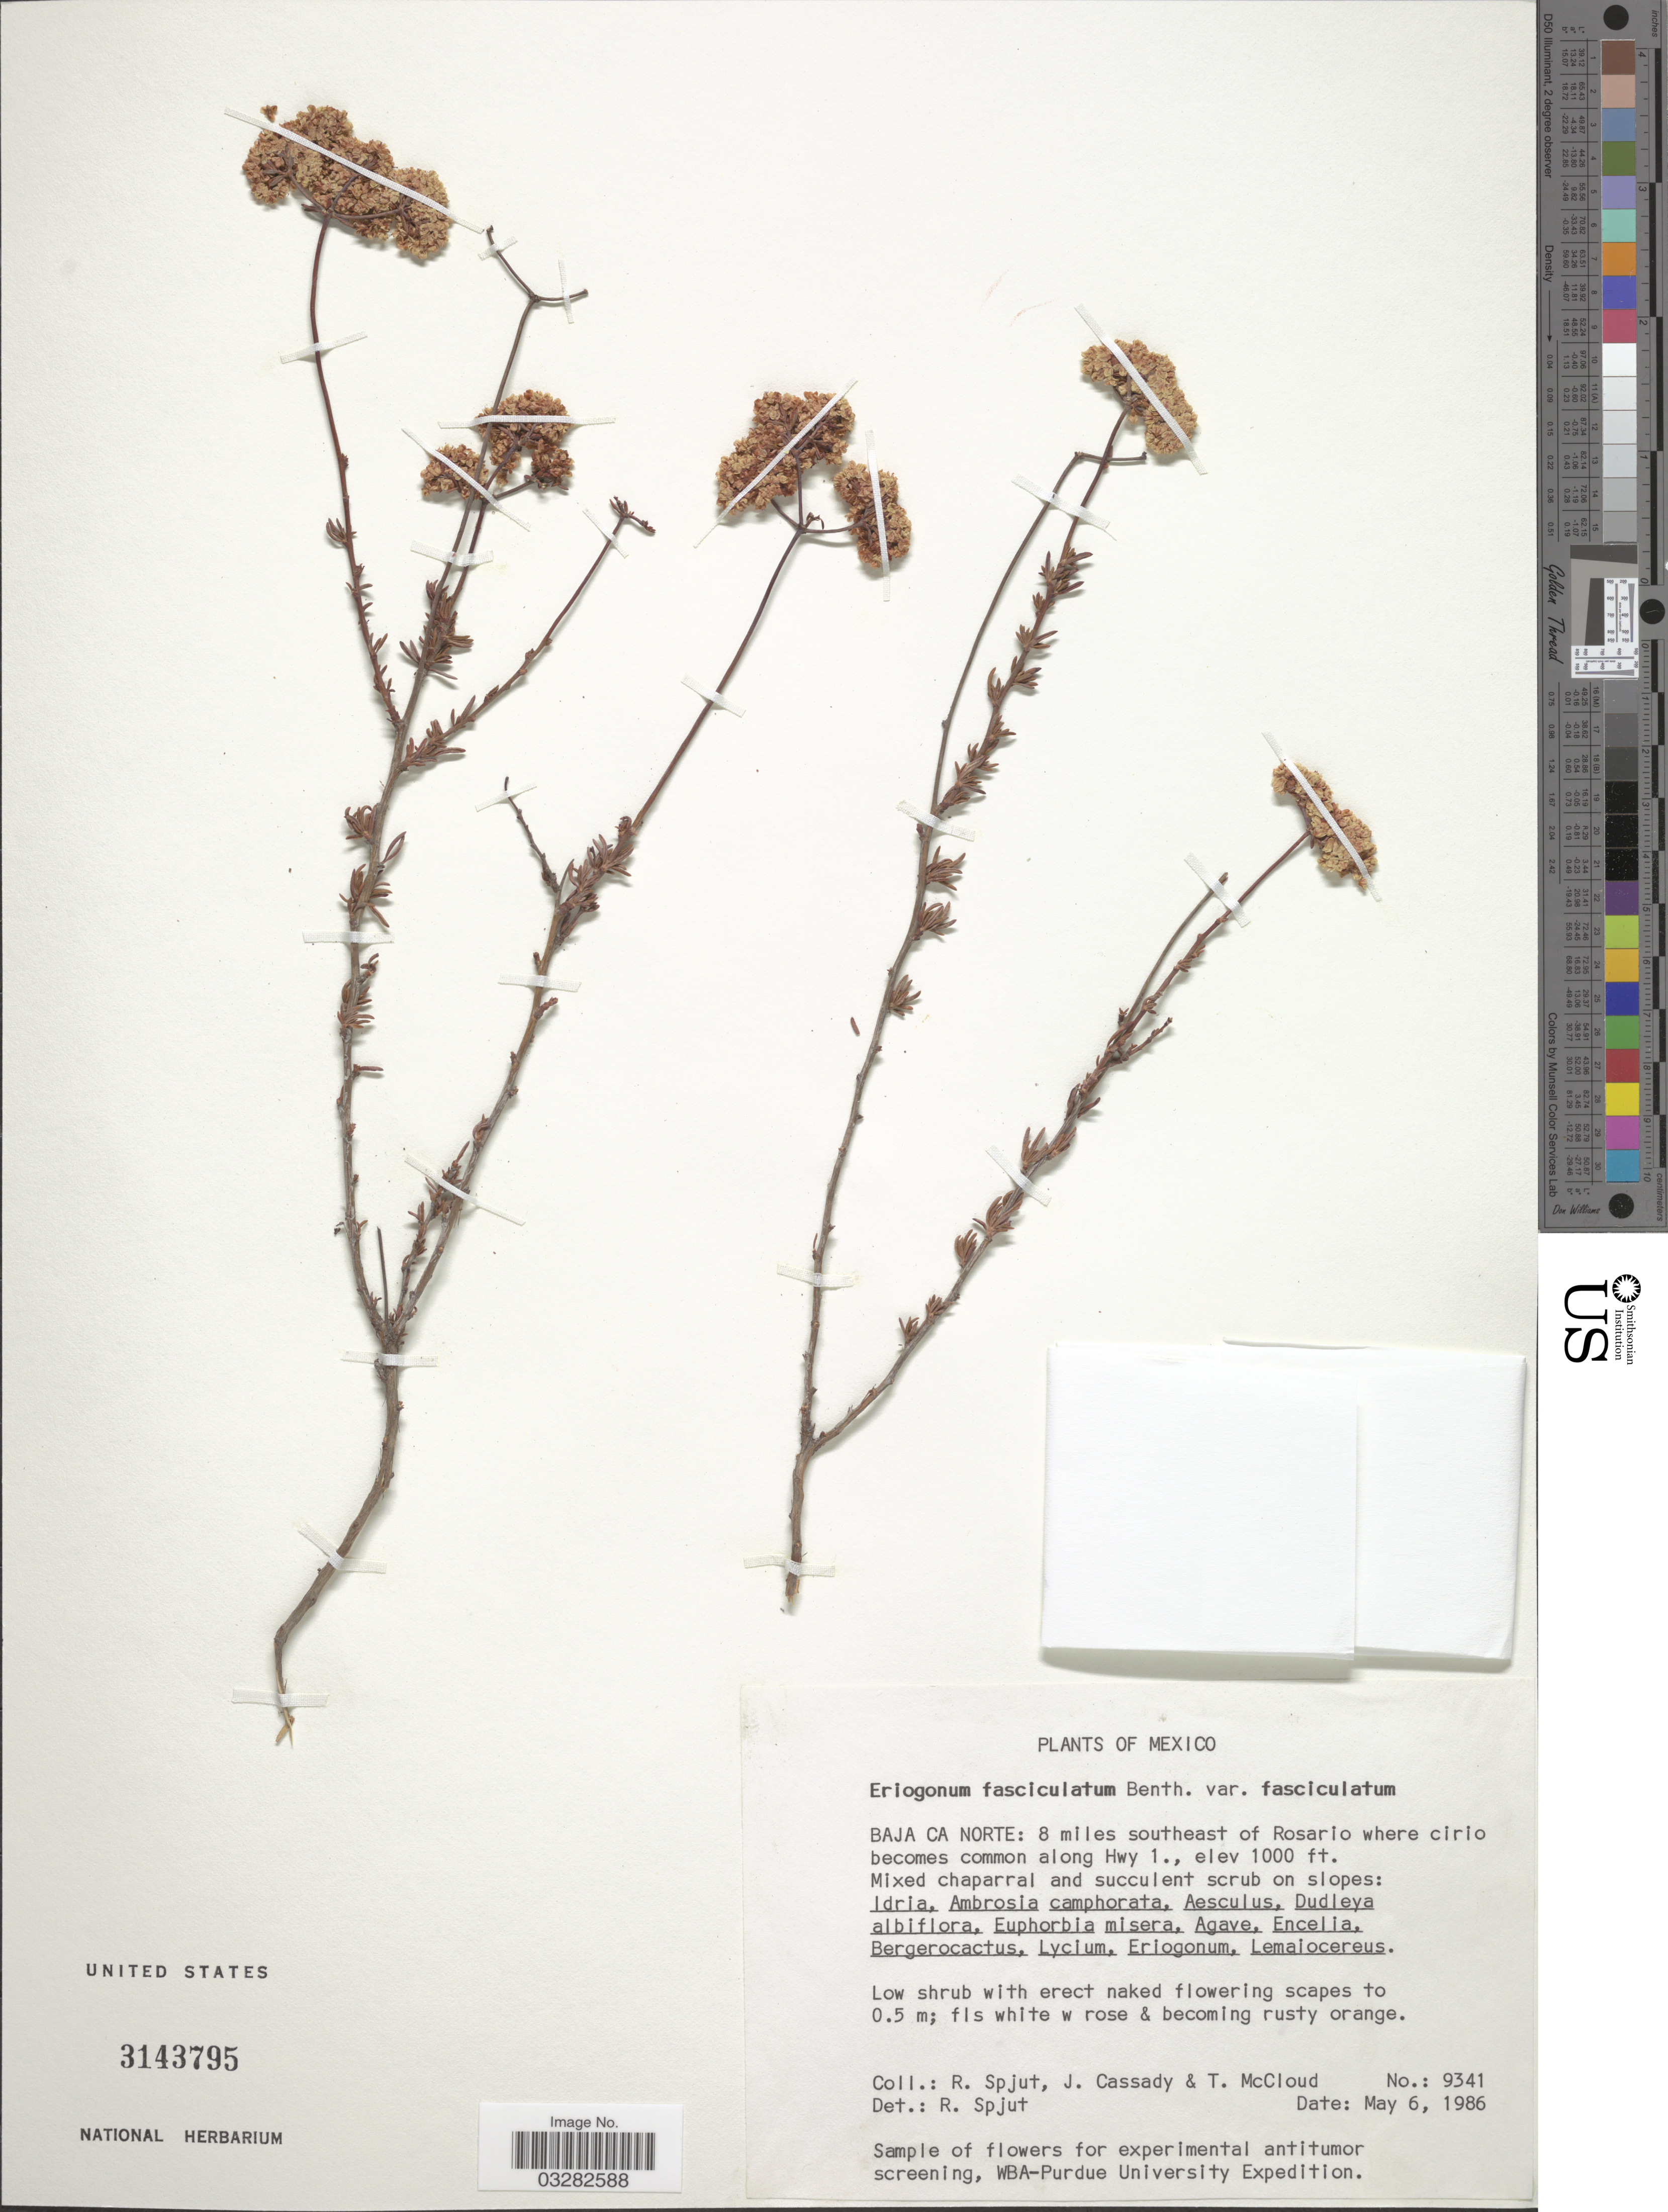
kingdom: Plantae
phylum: Tracheophyta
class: Magnoliopsida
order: Caryophyllales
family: Polygonaceae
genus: Eriogonum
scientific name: Eriogonum fasciculatum var. fasciculatum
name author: Benth.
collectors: R. Spjut, J. Cassady & T. McCloud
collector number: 9341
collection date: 1986-05-06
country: Mexico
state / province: Baja California Norte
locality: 8 miles southeast of Rosario where cirio becomes common along Hwy 1.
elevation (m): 305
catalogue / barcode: US 3143795